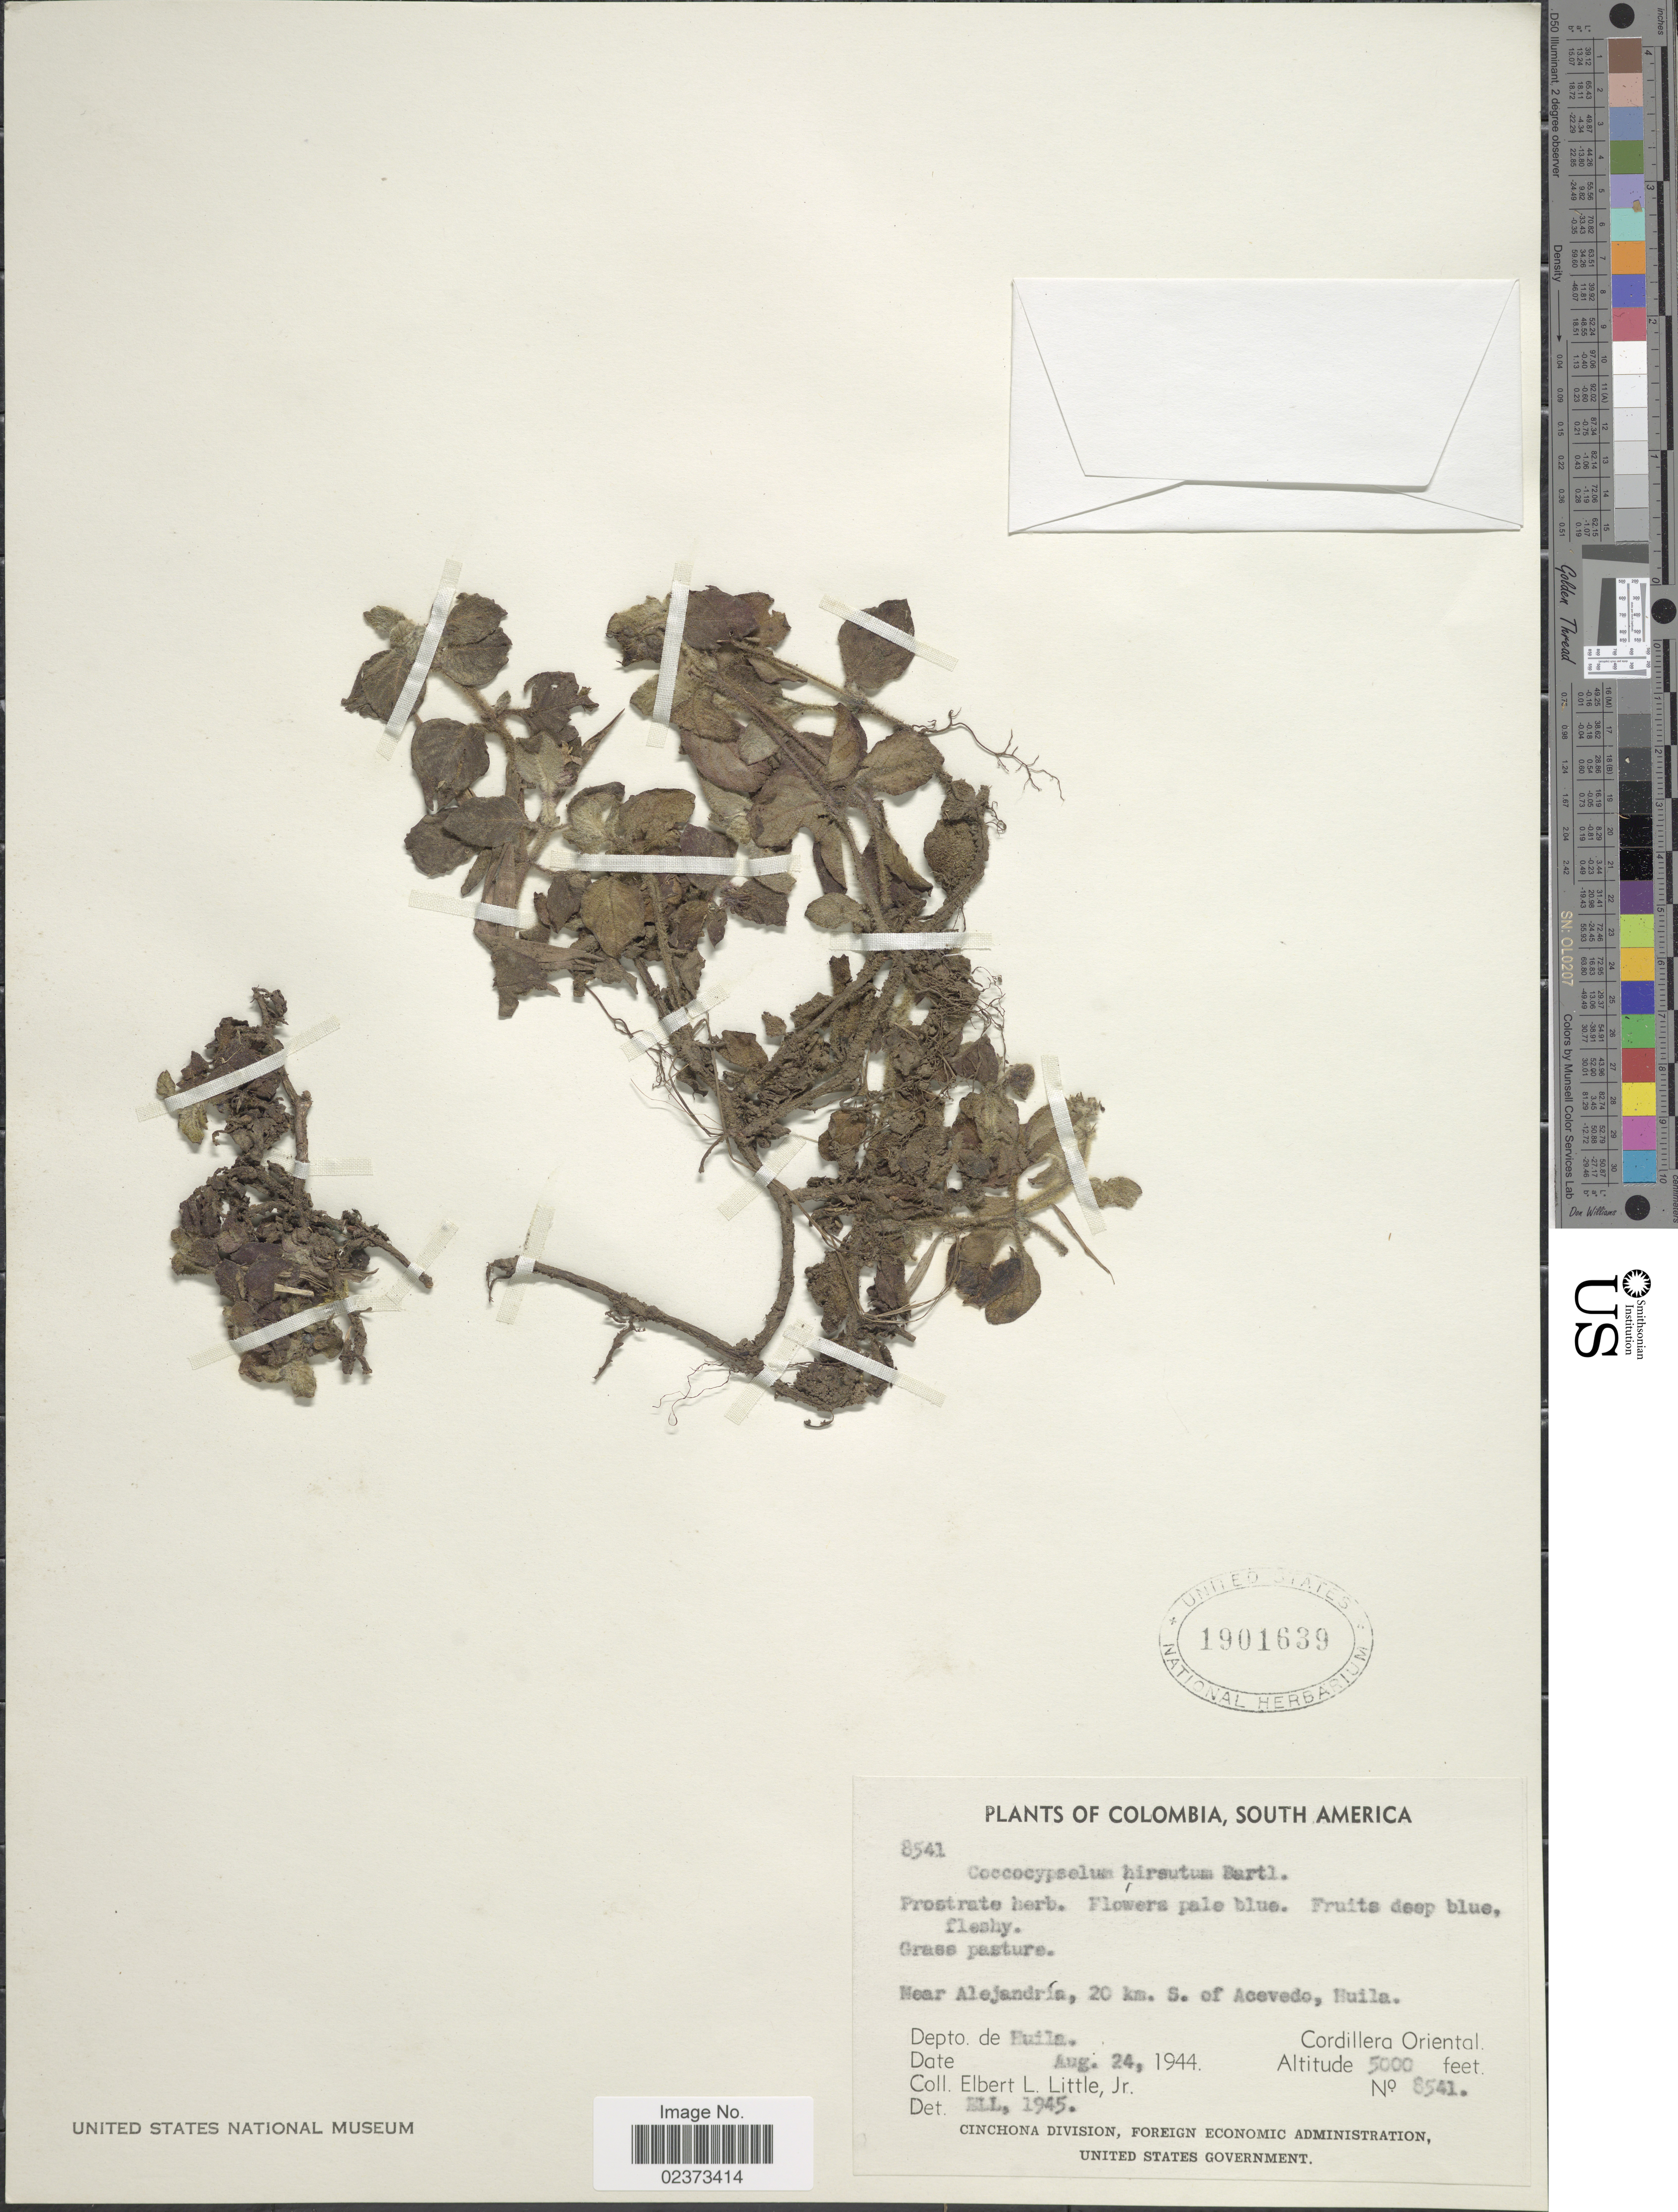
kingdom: Plantae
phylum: Tracheophyta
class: Magnoliopsida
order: Gentianales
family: Rubiaceae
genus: Coccocypselum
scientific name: Coccocypselum hirsutum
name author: Bartl. ex DC.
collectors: E. L. Little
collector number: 8541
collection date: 1944-08-24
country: Colombia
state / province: Huila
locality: Near Alejandria, 20 km. S. of Acevedo, Huila, Depto. de Huila, Cordillera Oriental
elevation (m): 1524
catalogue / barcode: US 1901639